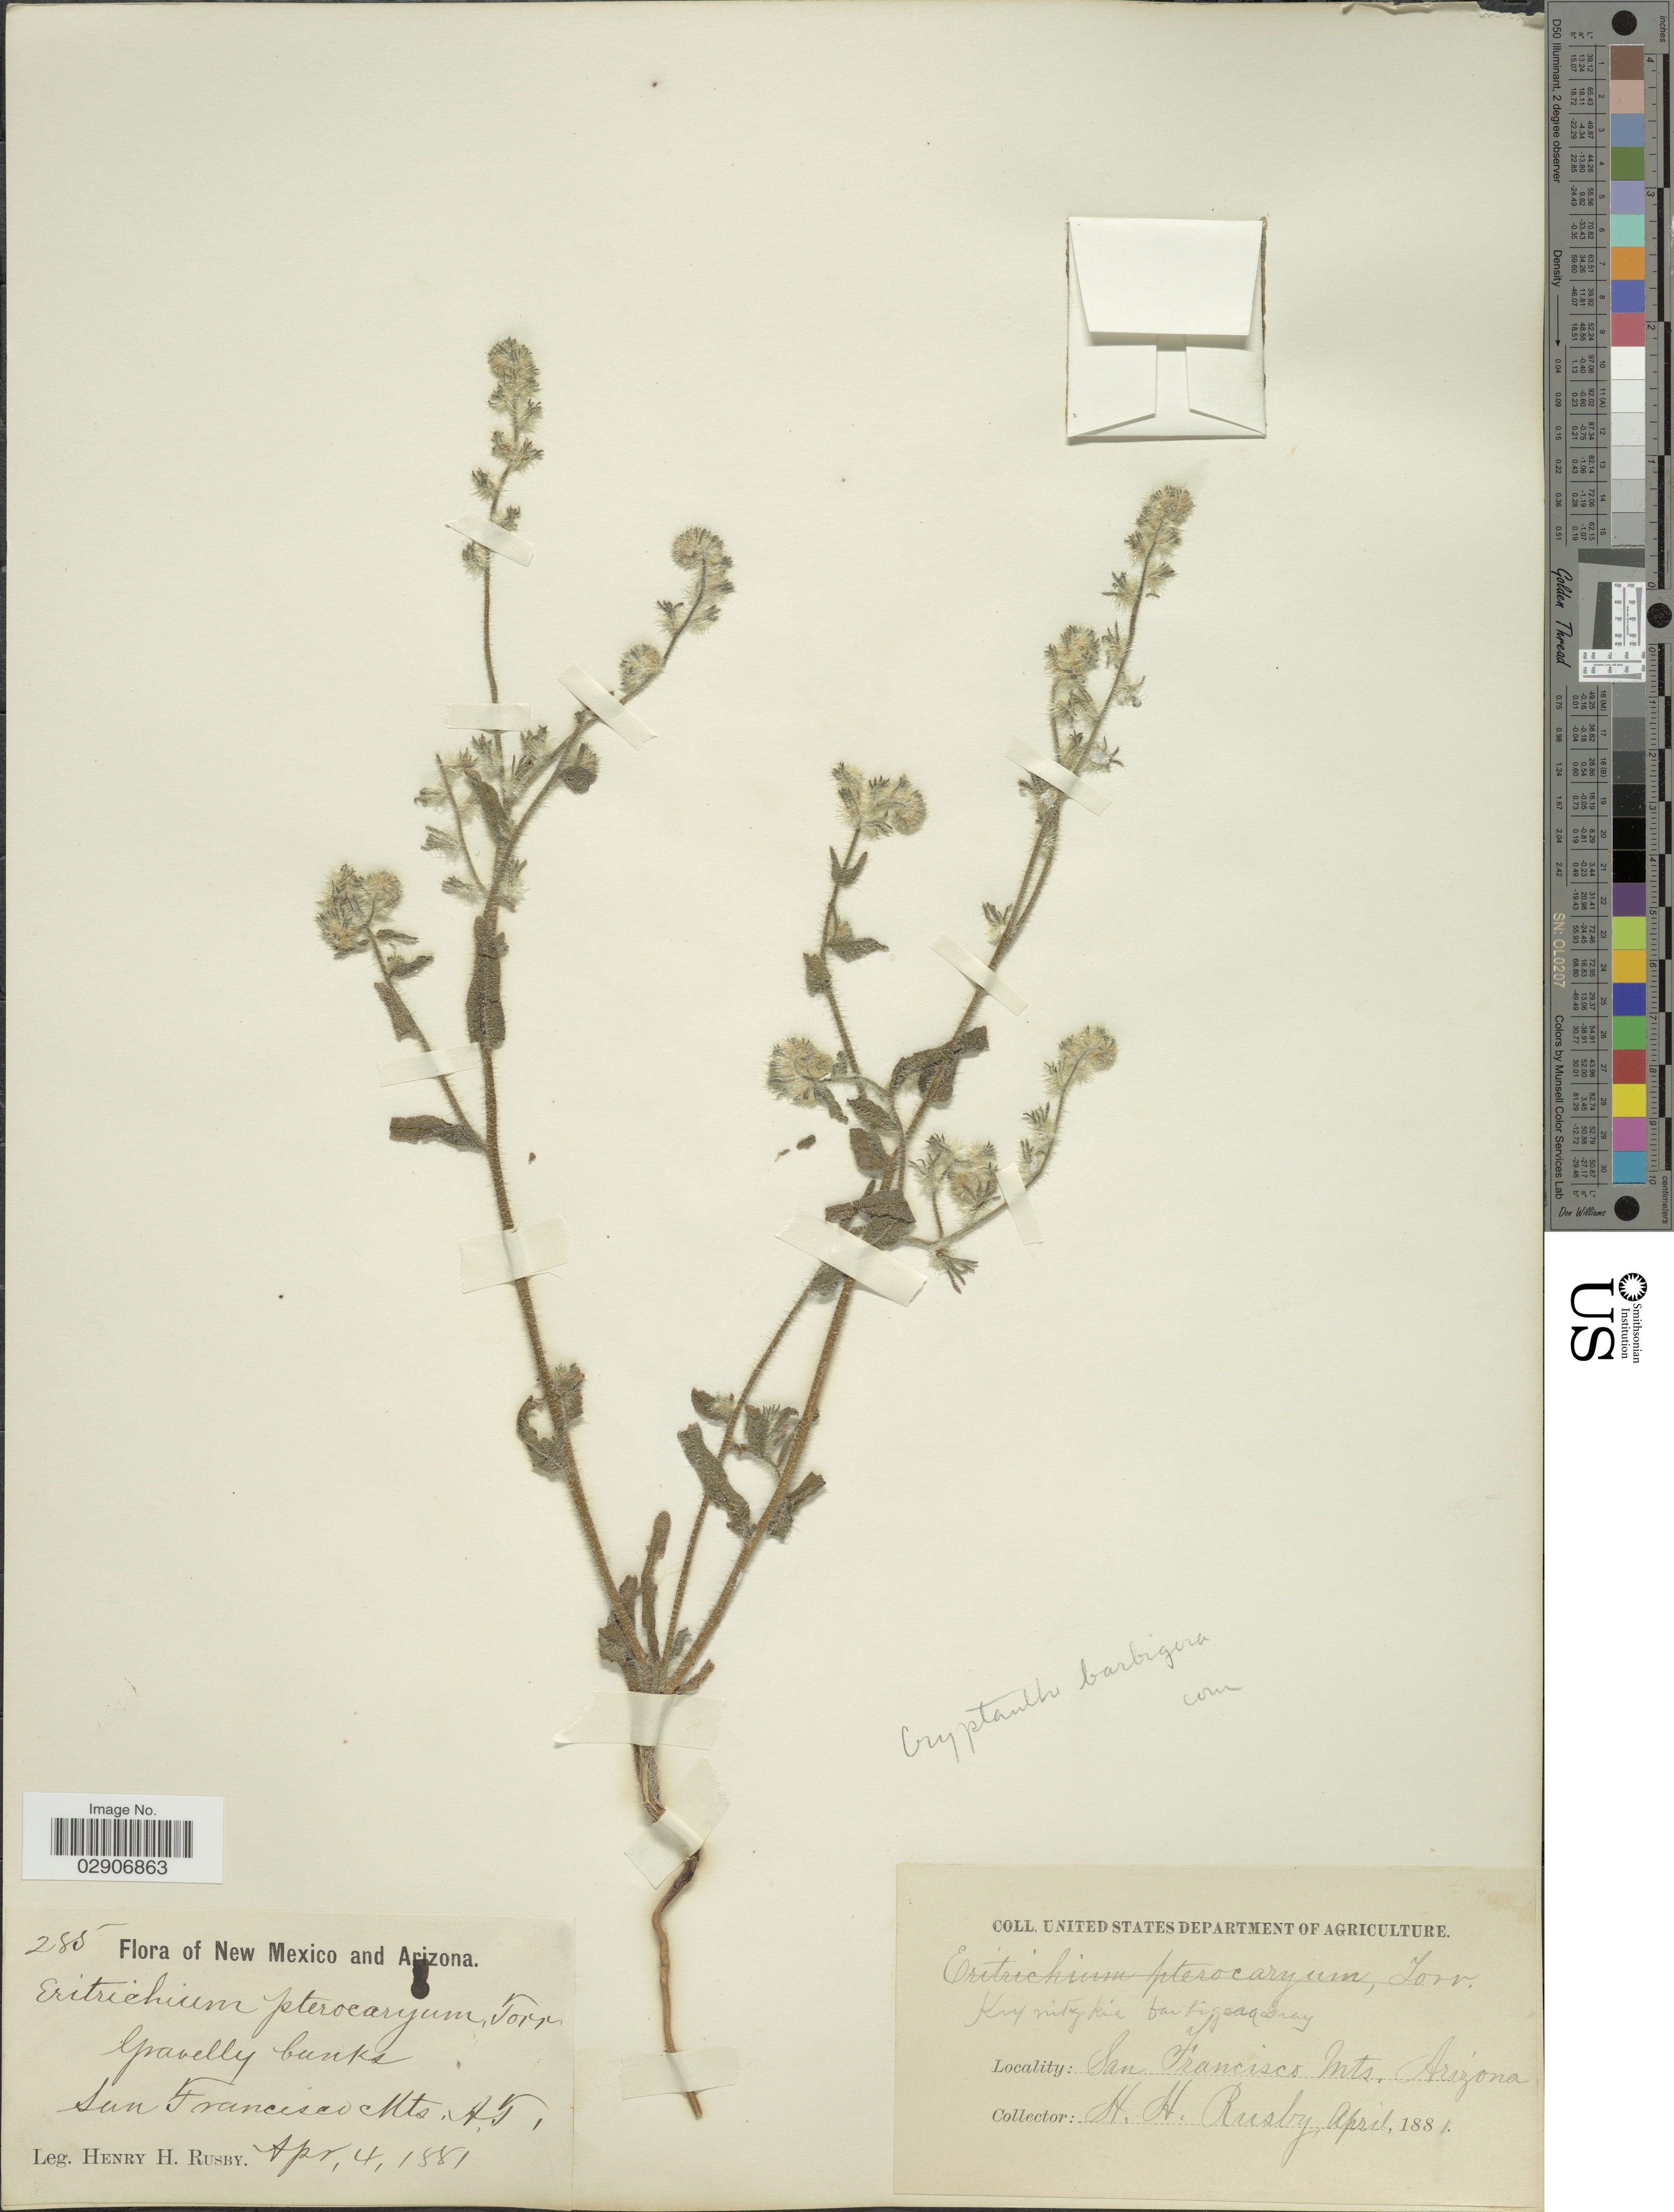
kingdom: Plantae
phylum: Tracheophyta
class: Magnoliopsida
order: Boraginales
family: Boraginaceae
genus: Cryptantha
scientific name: Cryptantha barbigera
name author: (A. Gray) Greene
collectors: H. H. Rusby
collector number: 285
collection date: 1881-04-04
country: United States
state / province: Arizona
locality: Arizona. San Francisco Mts. Arizona.